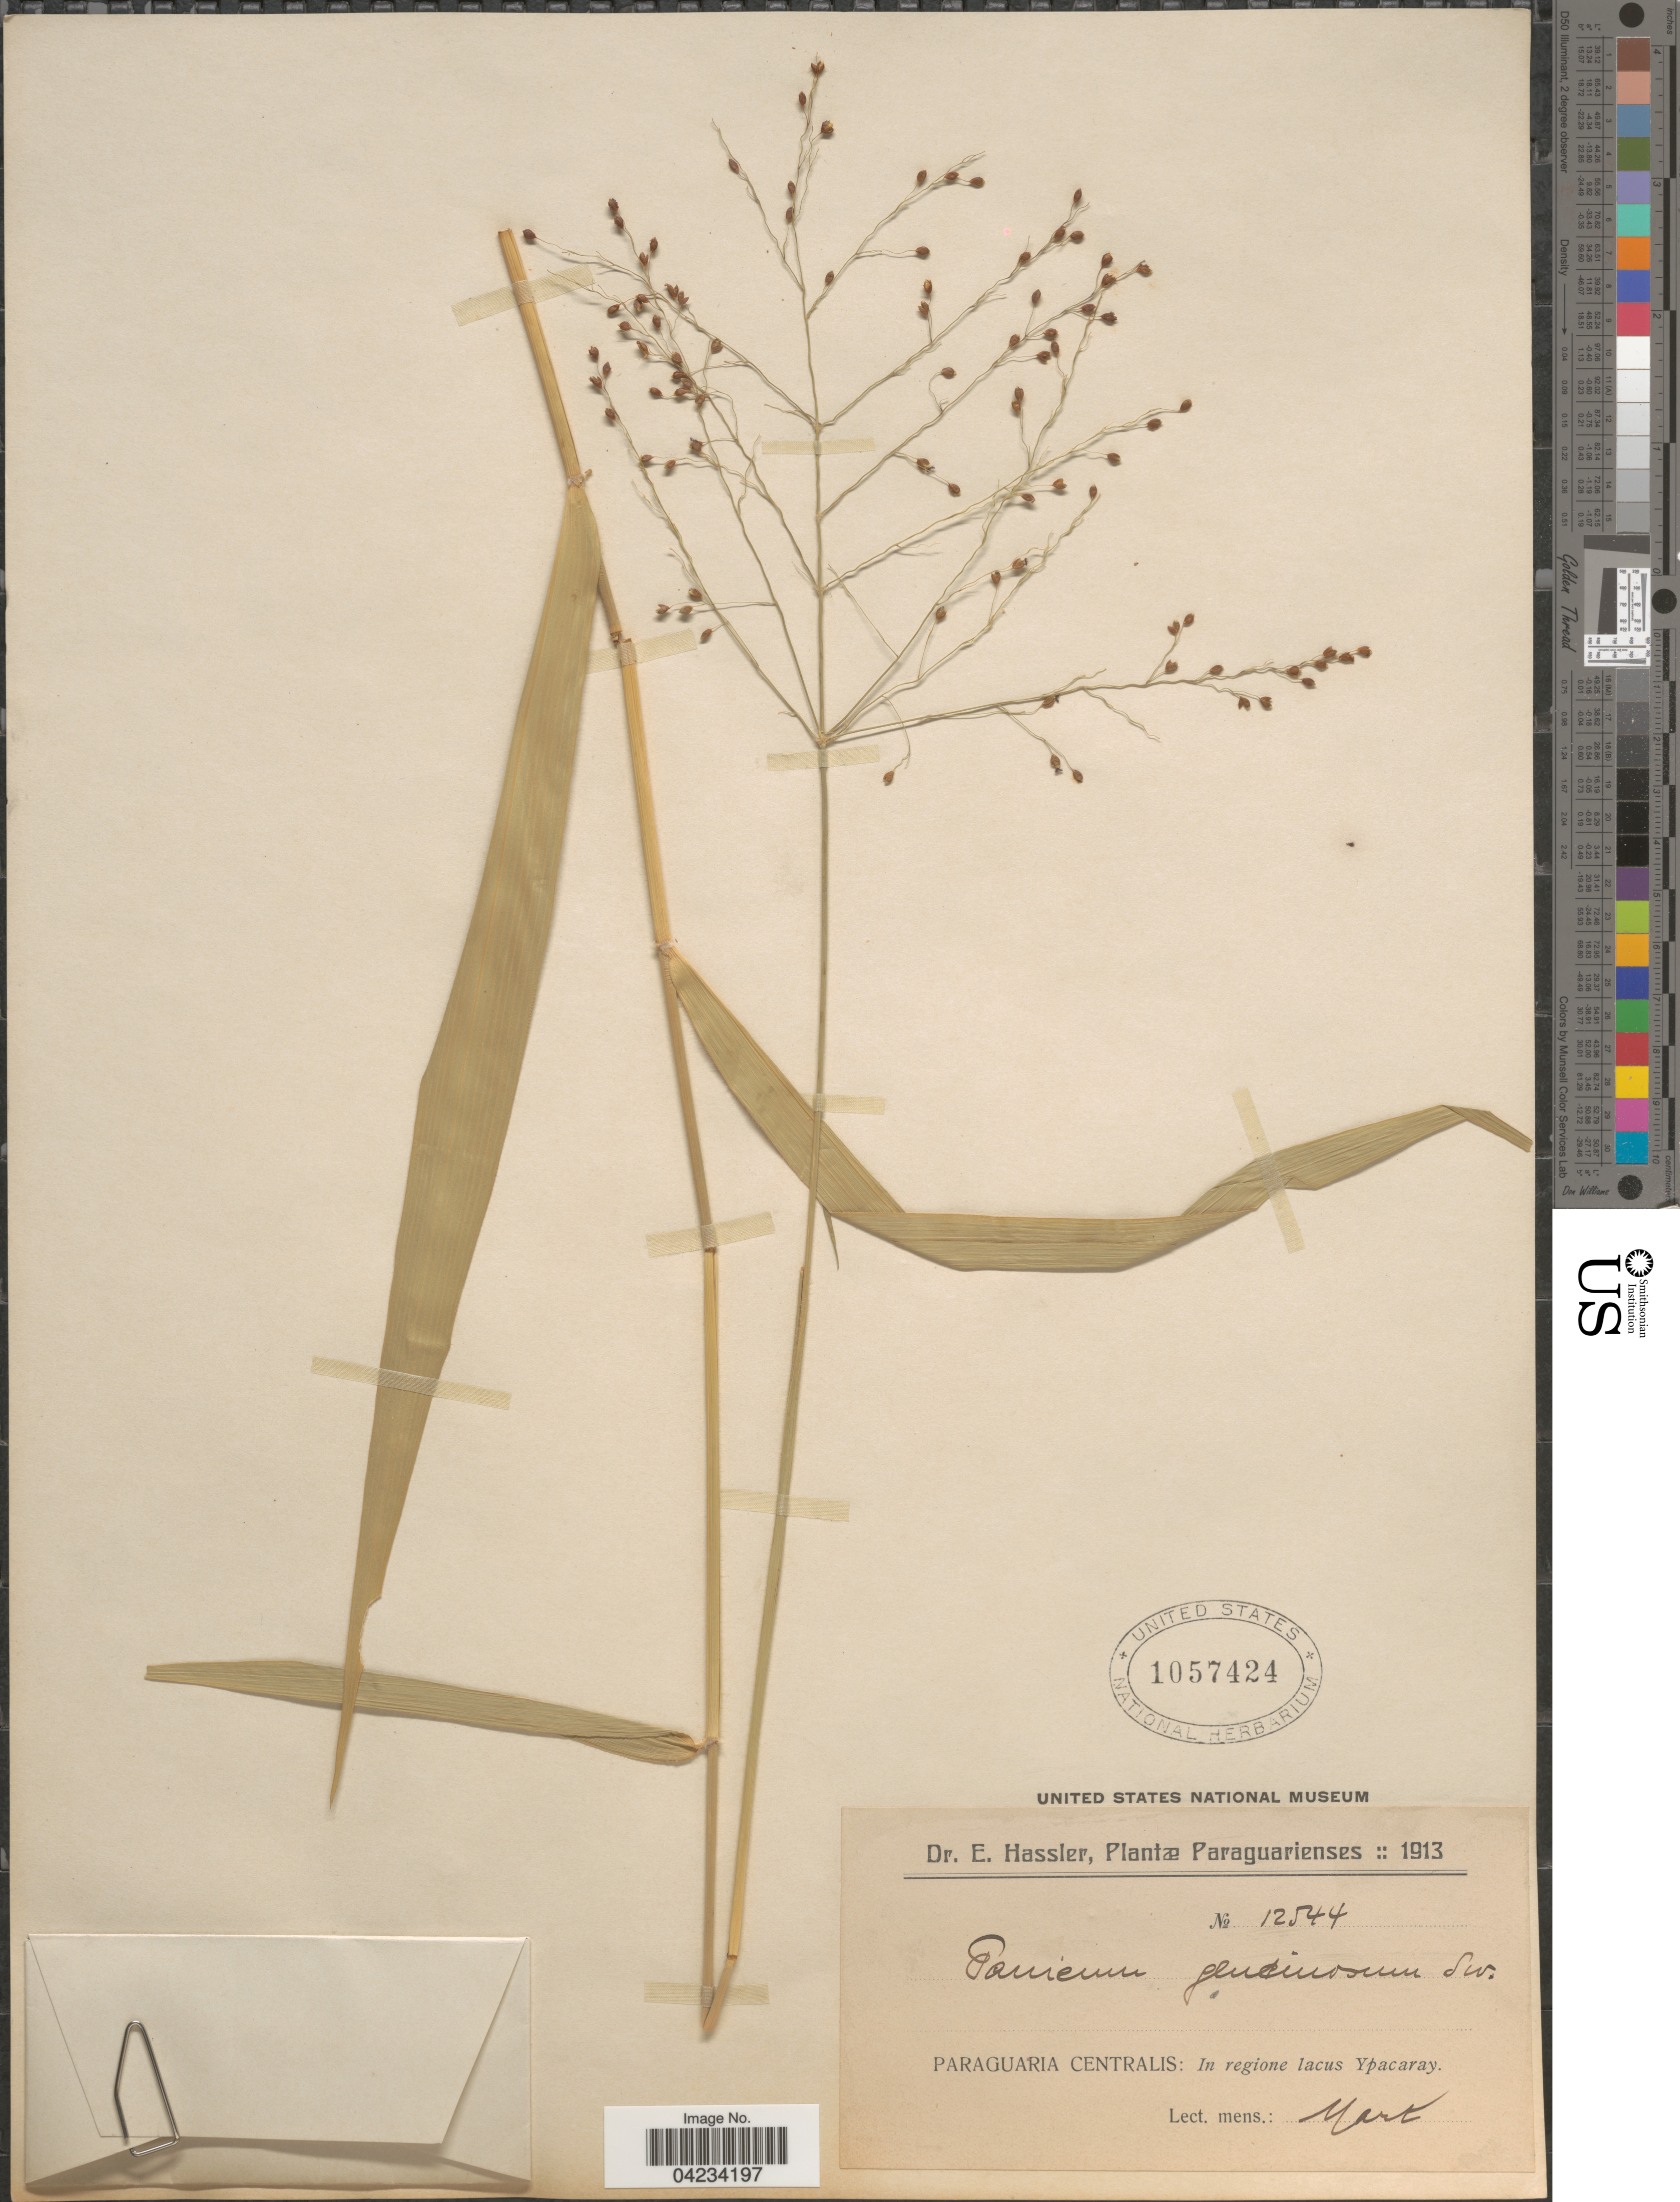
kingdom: Plantae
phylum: Tracheophyta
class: Liliopsida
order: Poales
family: Poaceae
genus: Homolepis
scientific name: Homolepis glutinosa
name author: (Sw.) Zuloaga & Soderstr.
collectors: E. Hassler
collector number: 12544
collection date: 1913-03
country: Paraguay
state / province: Paraguari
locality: Paraguaria Centralis: In regione lacus Ypacaray.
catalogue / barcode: US 1057424